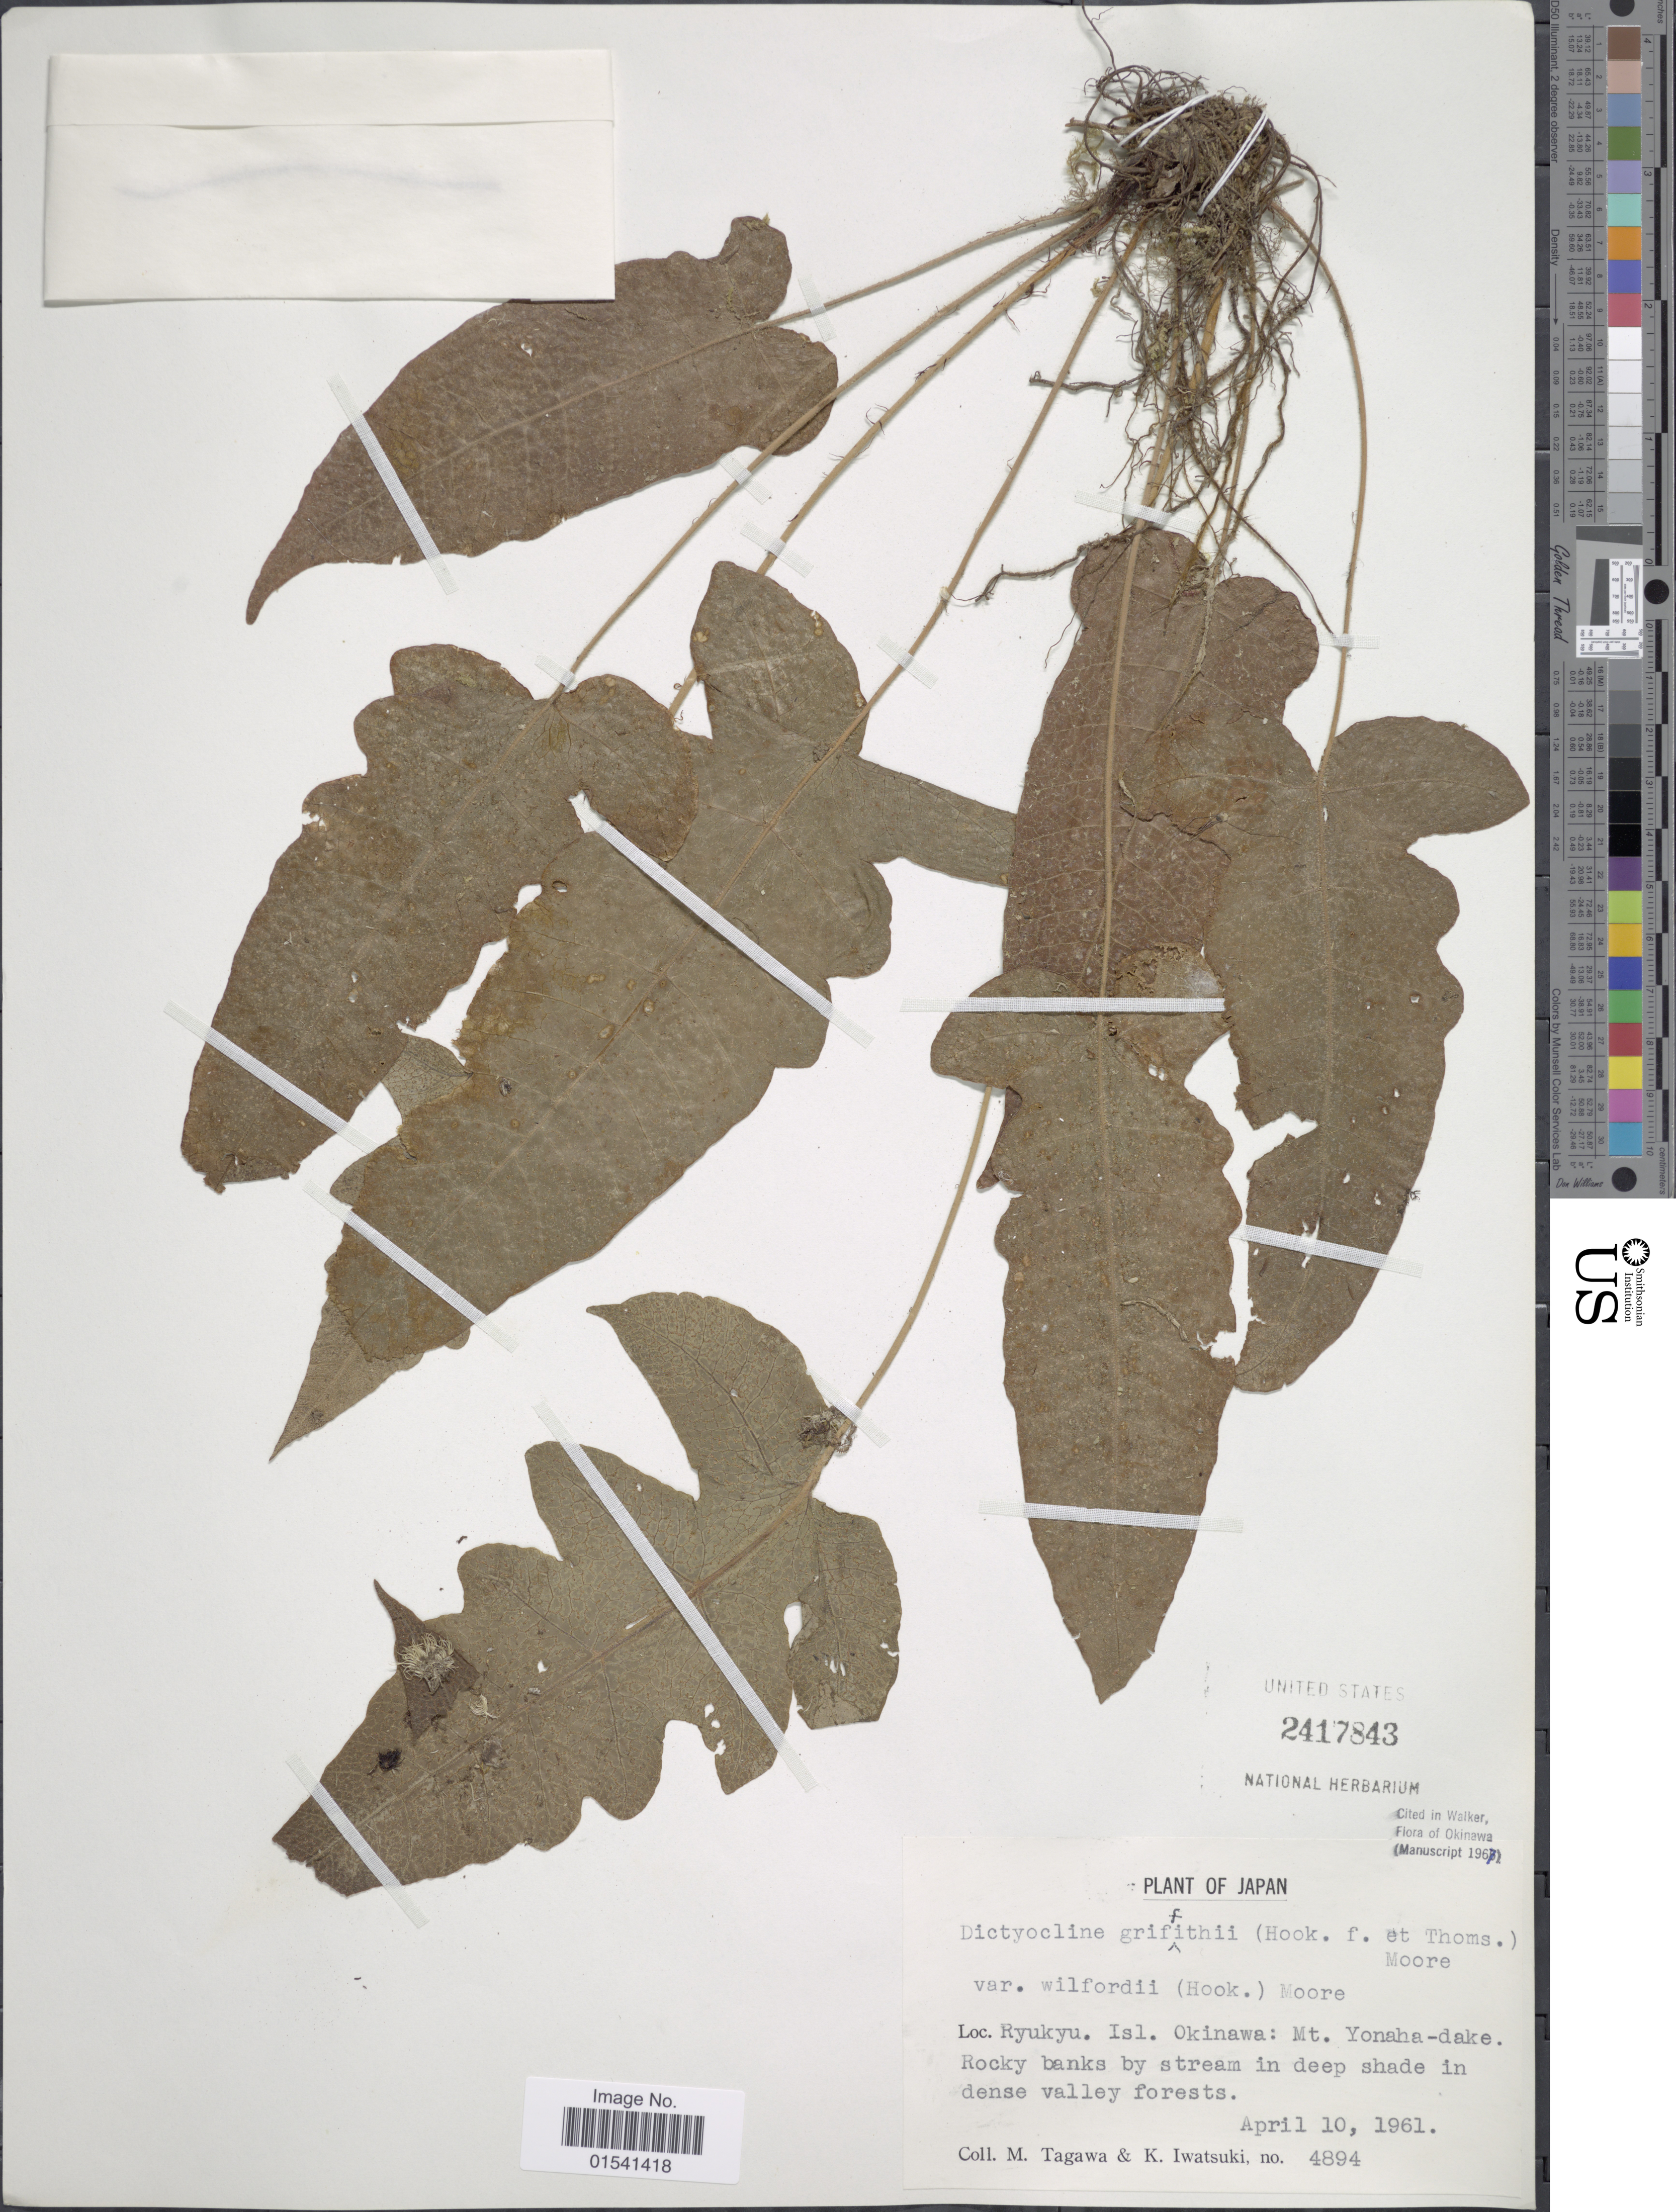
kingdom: Plantae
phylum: Tracheophyta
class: Polypodiopsida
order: Polypodiales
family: Thelypteridaceae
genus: Stegnogramma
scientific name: Stegnogramma griffithii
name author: (T. Moore) K. Iwats.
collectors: M. Tagawa & K. Iwatsuki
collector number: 4894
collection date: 1961-04-10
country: Japan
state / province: Okinawa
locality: Ryukyu Isl. Okinawa: Mt Yonaha-dake. Rocky banks by stream in deep shade in dense valley forests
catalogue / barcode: US 2417843